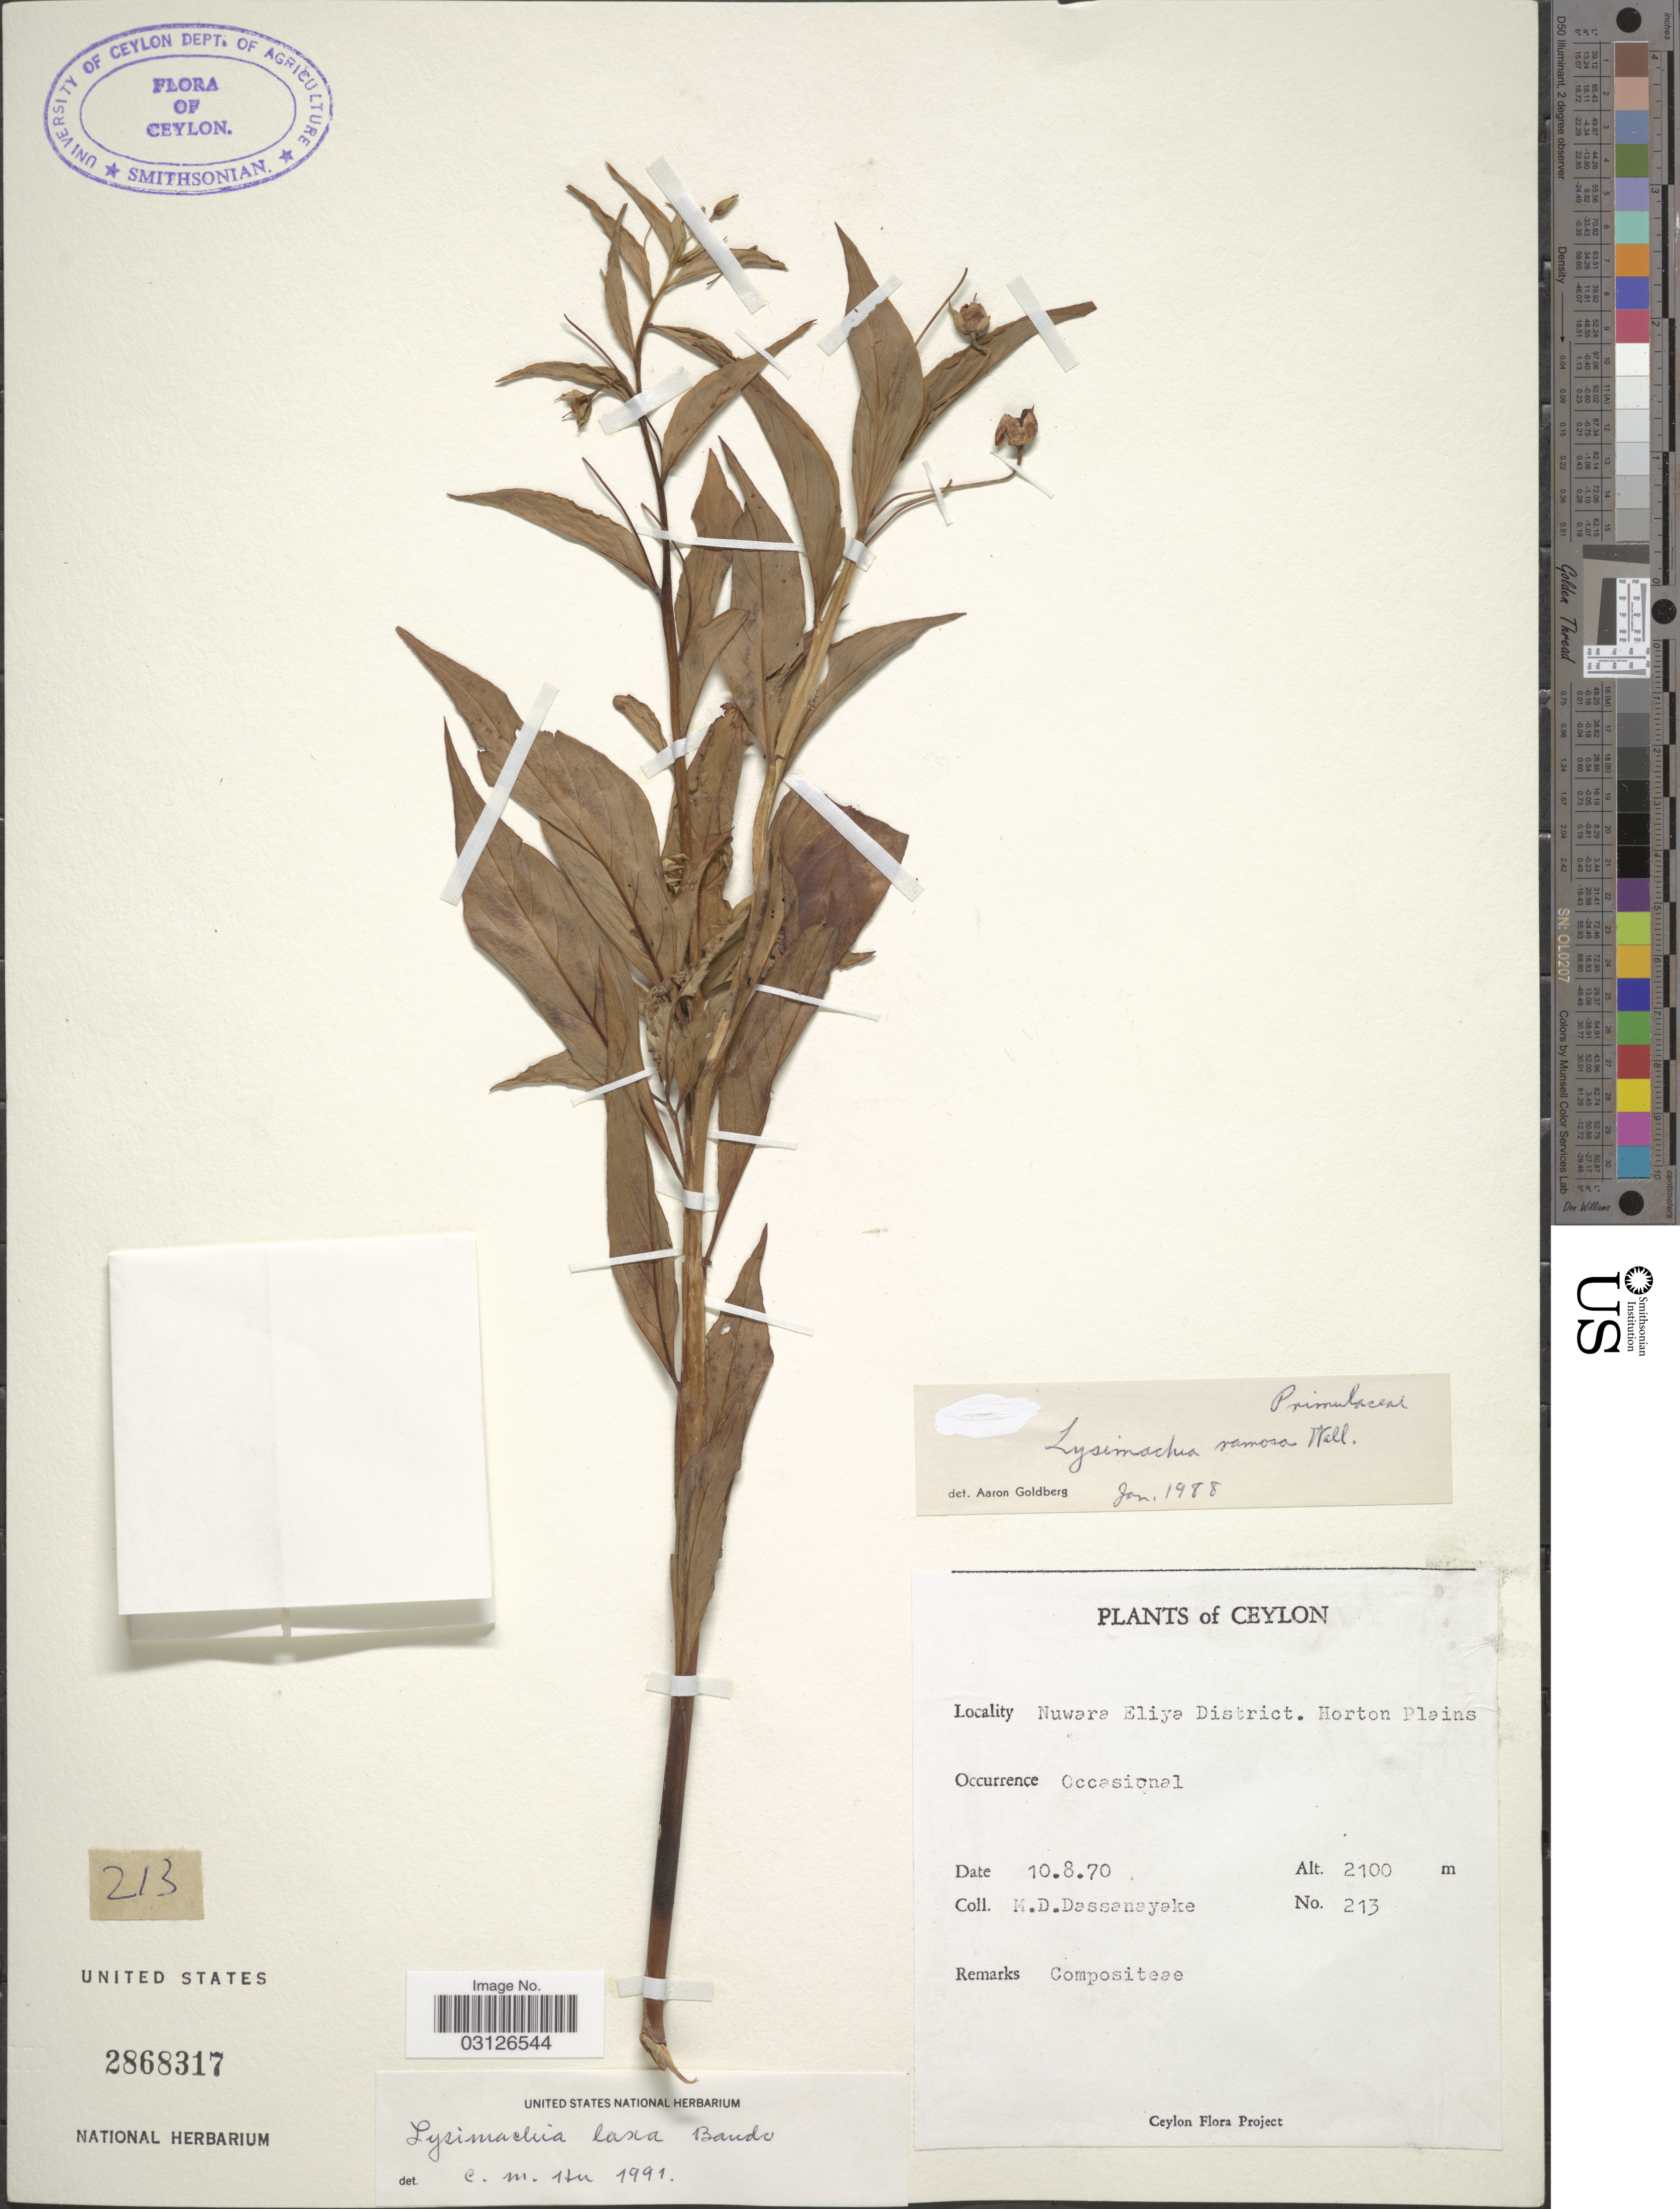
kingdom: Plantae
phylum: Tracheophyta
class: Magnoliopsida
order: Ericales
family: Primulaceae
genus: Lysimachia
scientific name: Lysimachia laxa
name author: Baudo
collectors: M. D. Dassanayake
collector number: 213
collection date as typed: Transcribed d/m/y: 10/8/70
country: Sri Lanka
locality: Ceylon. Nuwara Eliya District. Horton Plains.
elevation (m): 2100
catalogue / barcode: US 2868317